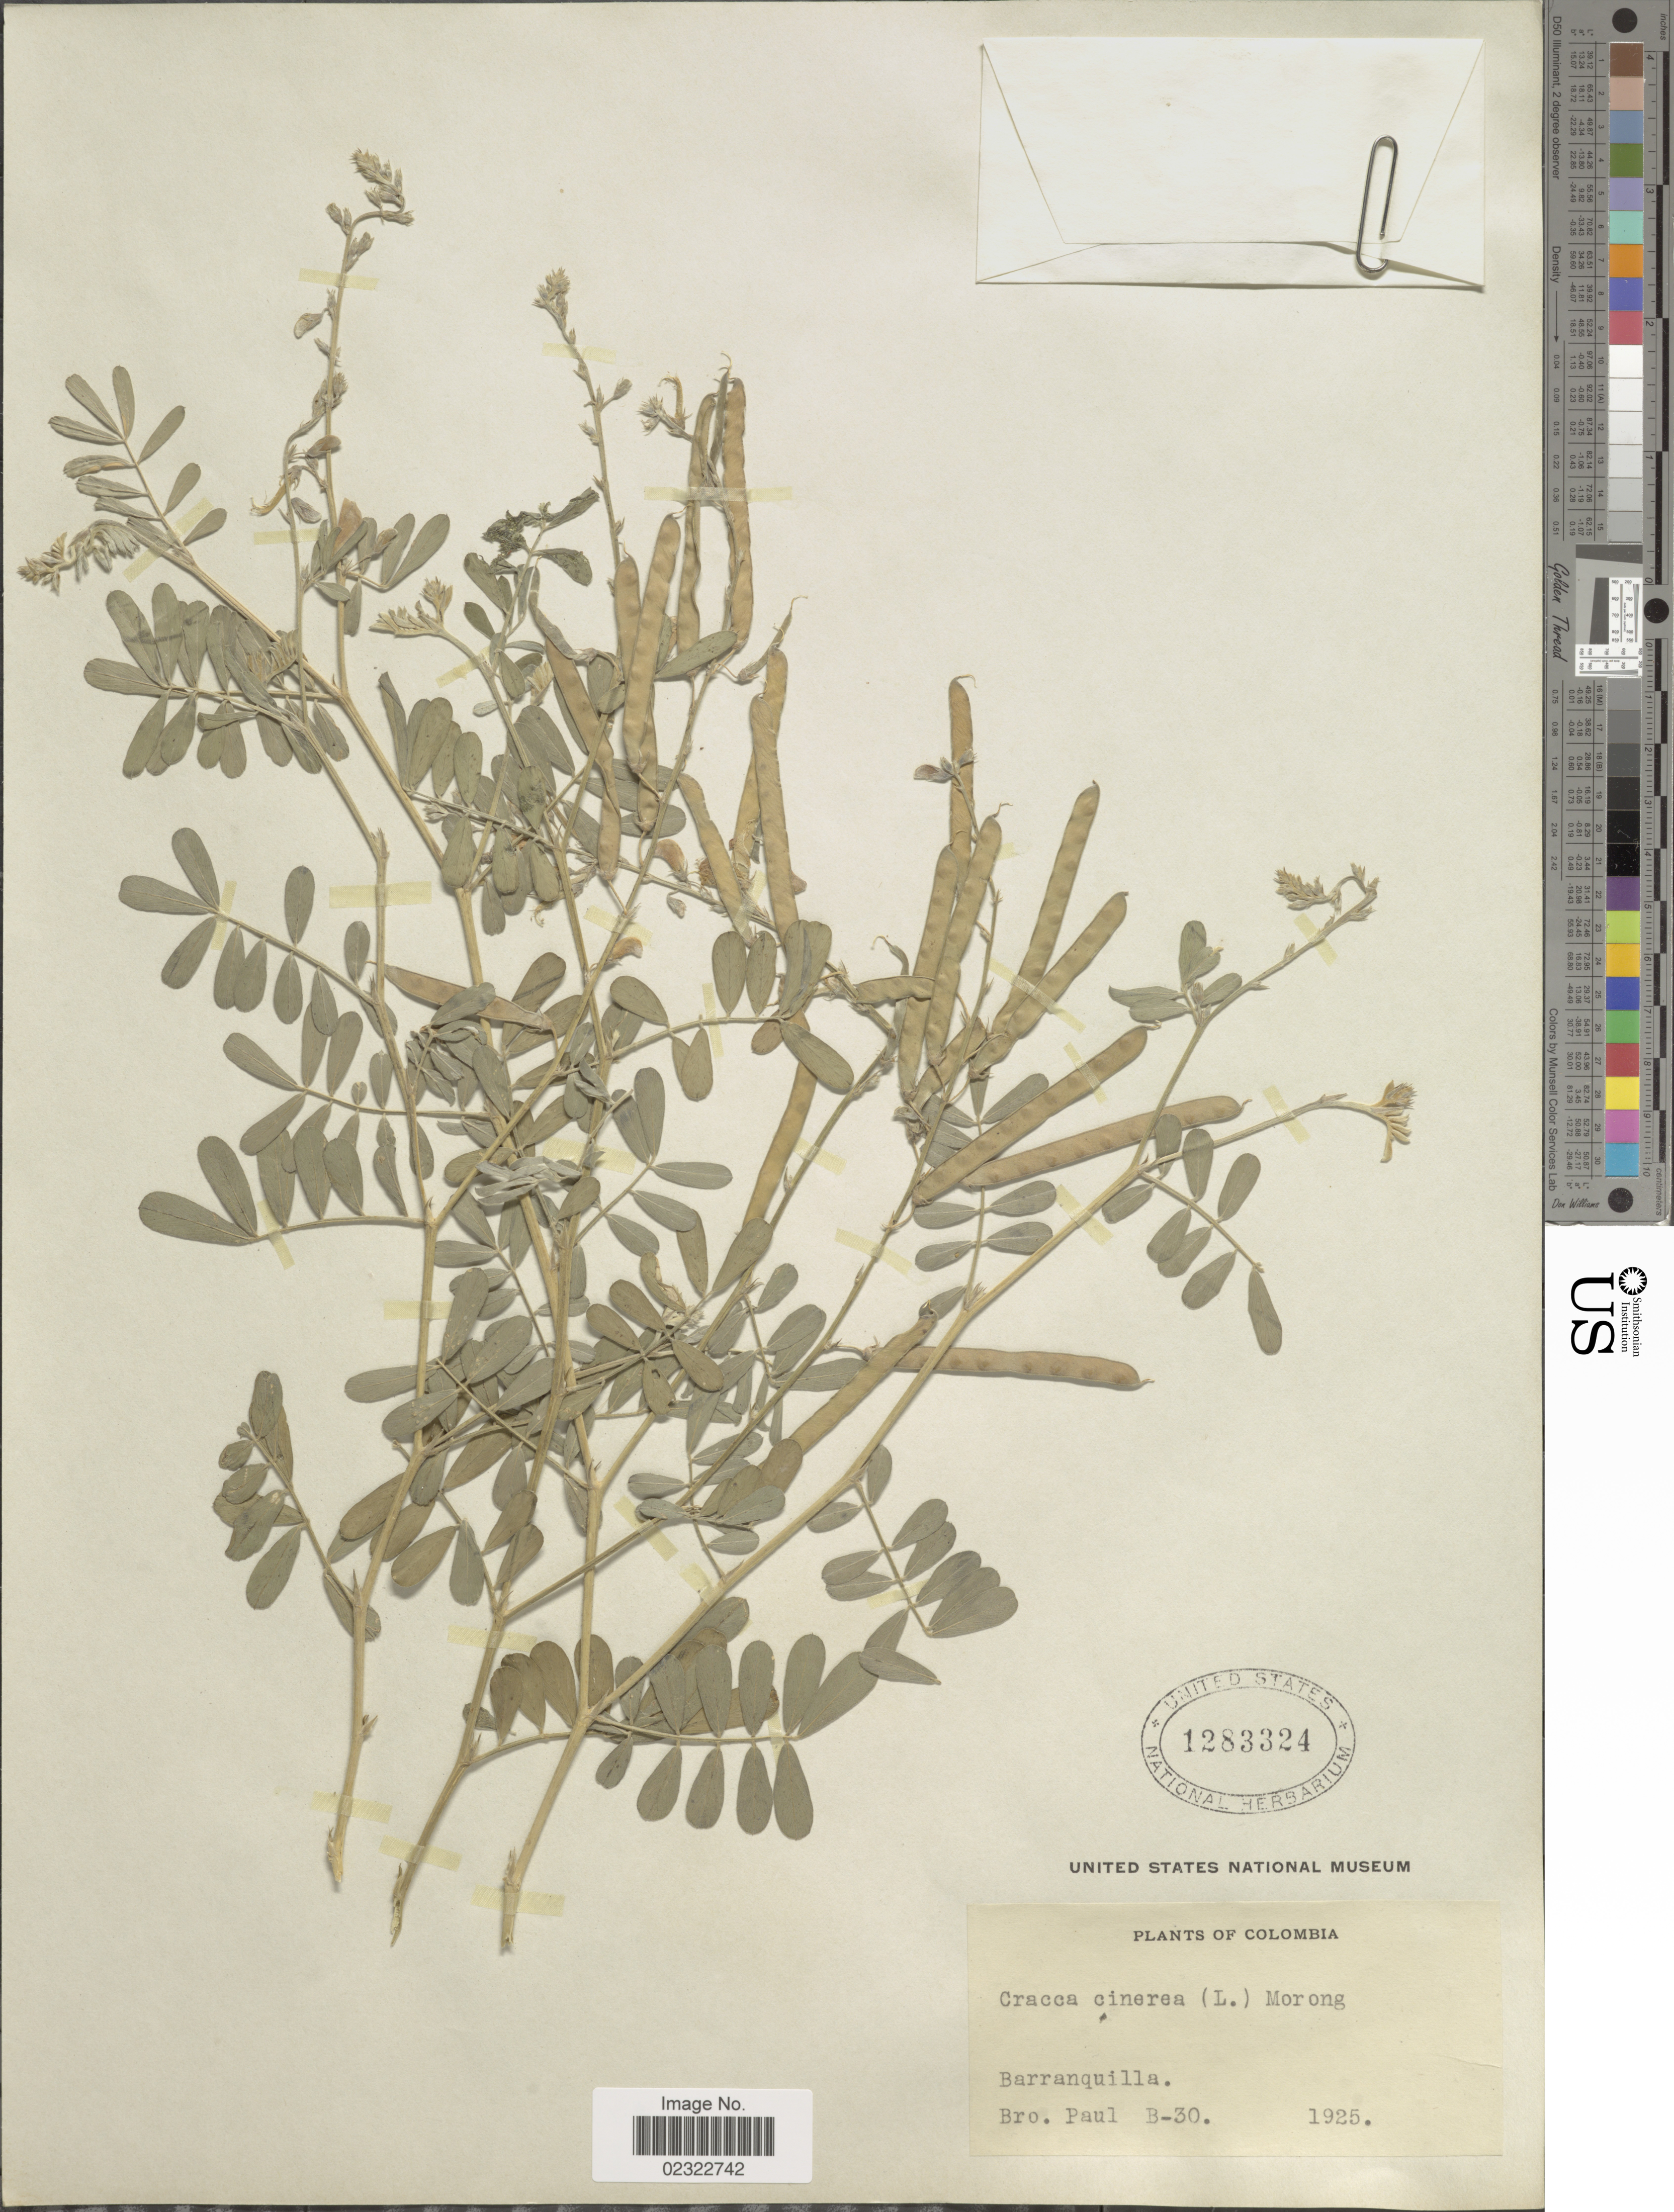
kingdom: Plantae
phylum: Tracheophyta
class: Magnoliopsida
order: Fabales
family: Fabaceae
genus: Tephrosia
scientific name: Tephrosia cinerea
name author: (L.) Pers.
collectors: B. Paul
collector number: B-30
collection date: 1925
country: Colombia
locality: Barranquilla.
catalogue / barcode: US 1283324